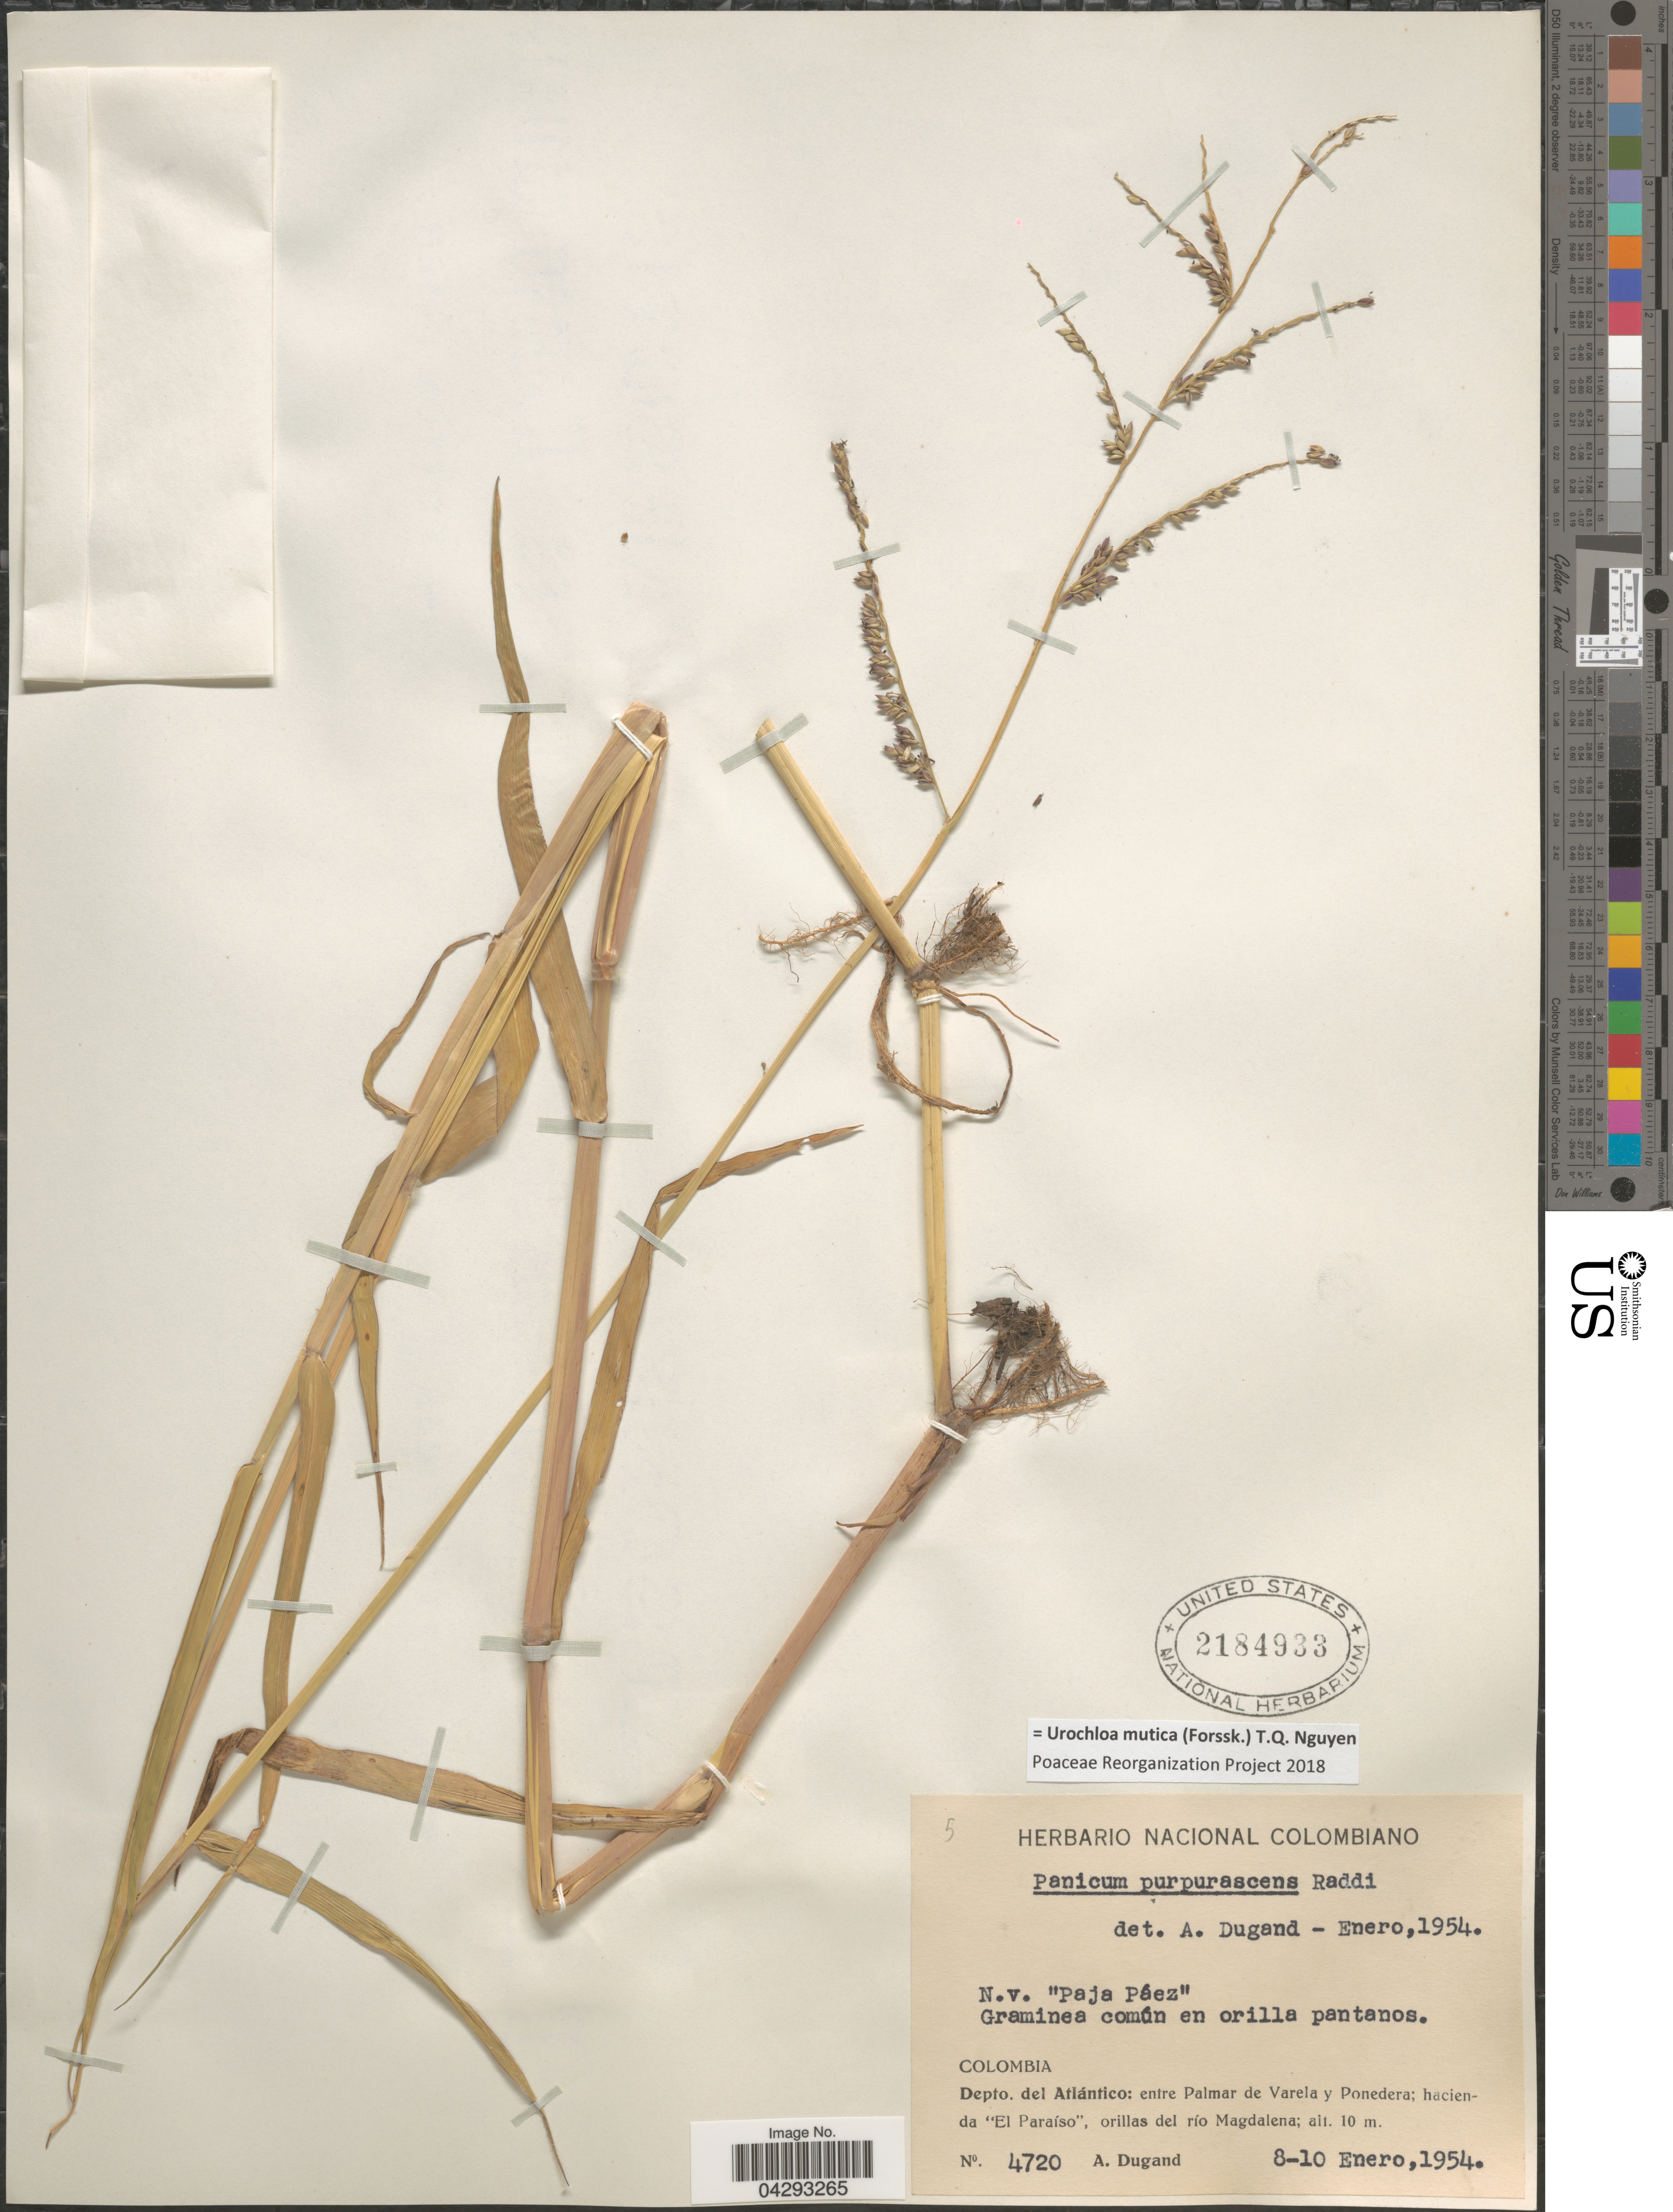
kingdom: Plantae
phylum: Tracheophyta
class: Liliopsida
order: Poales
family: Poaceae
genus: Urochloa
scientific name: Urochloa mutica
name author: (Forssk.) T.Q. Nguyen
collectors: A. Dugand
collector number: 4720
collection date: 1954-01-08/1954-01-10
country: Colombia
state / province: Atlántico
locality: Depto. del Atlántico: entre Palmar de Varela y Ponedera; hacienda "El Paraíso", orillas del rio Magdalena.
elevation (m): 10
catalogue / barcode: US 2184933